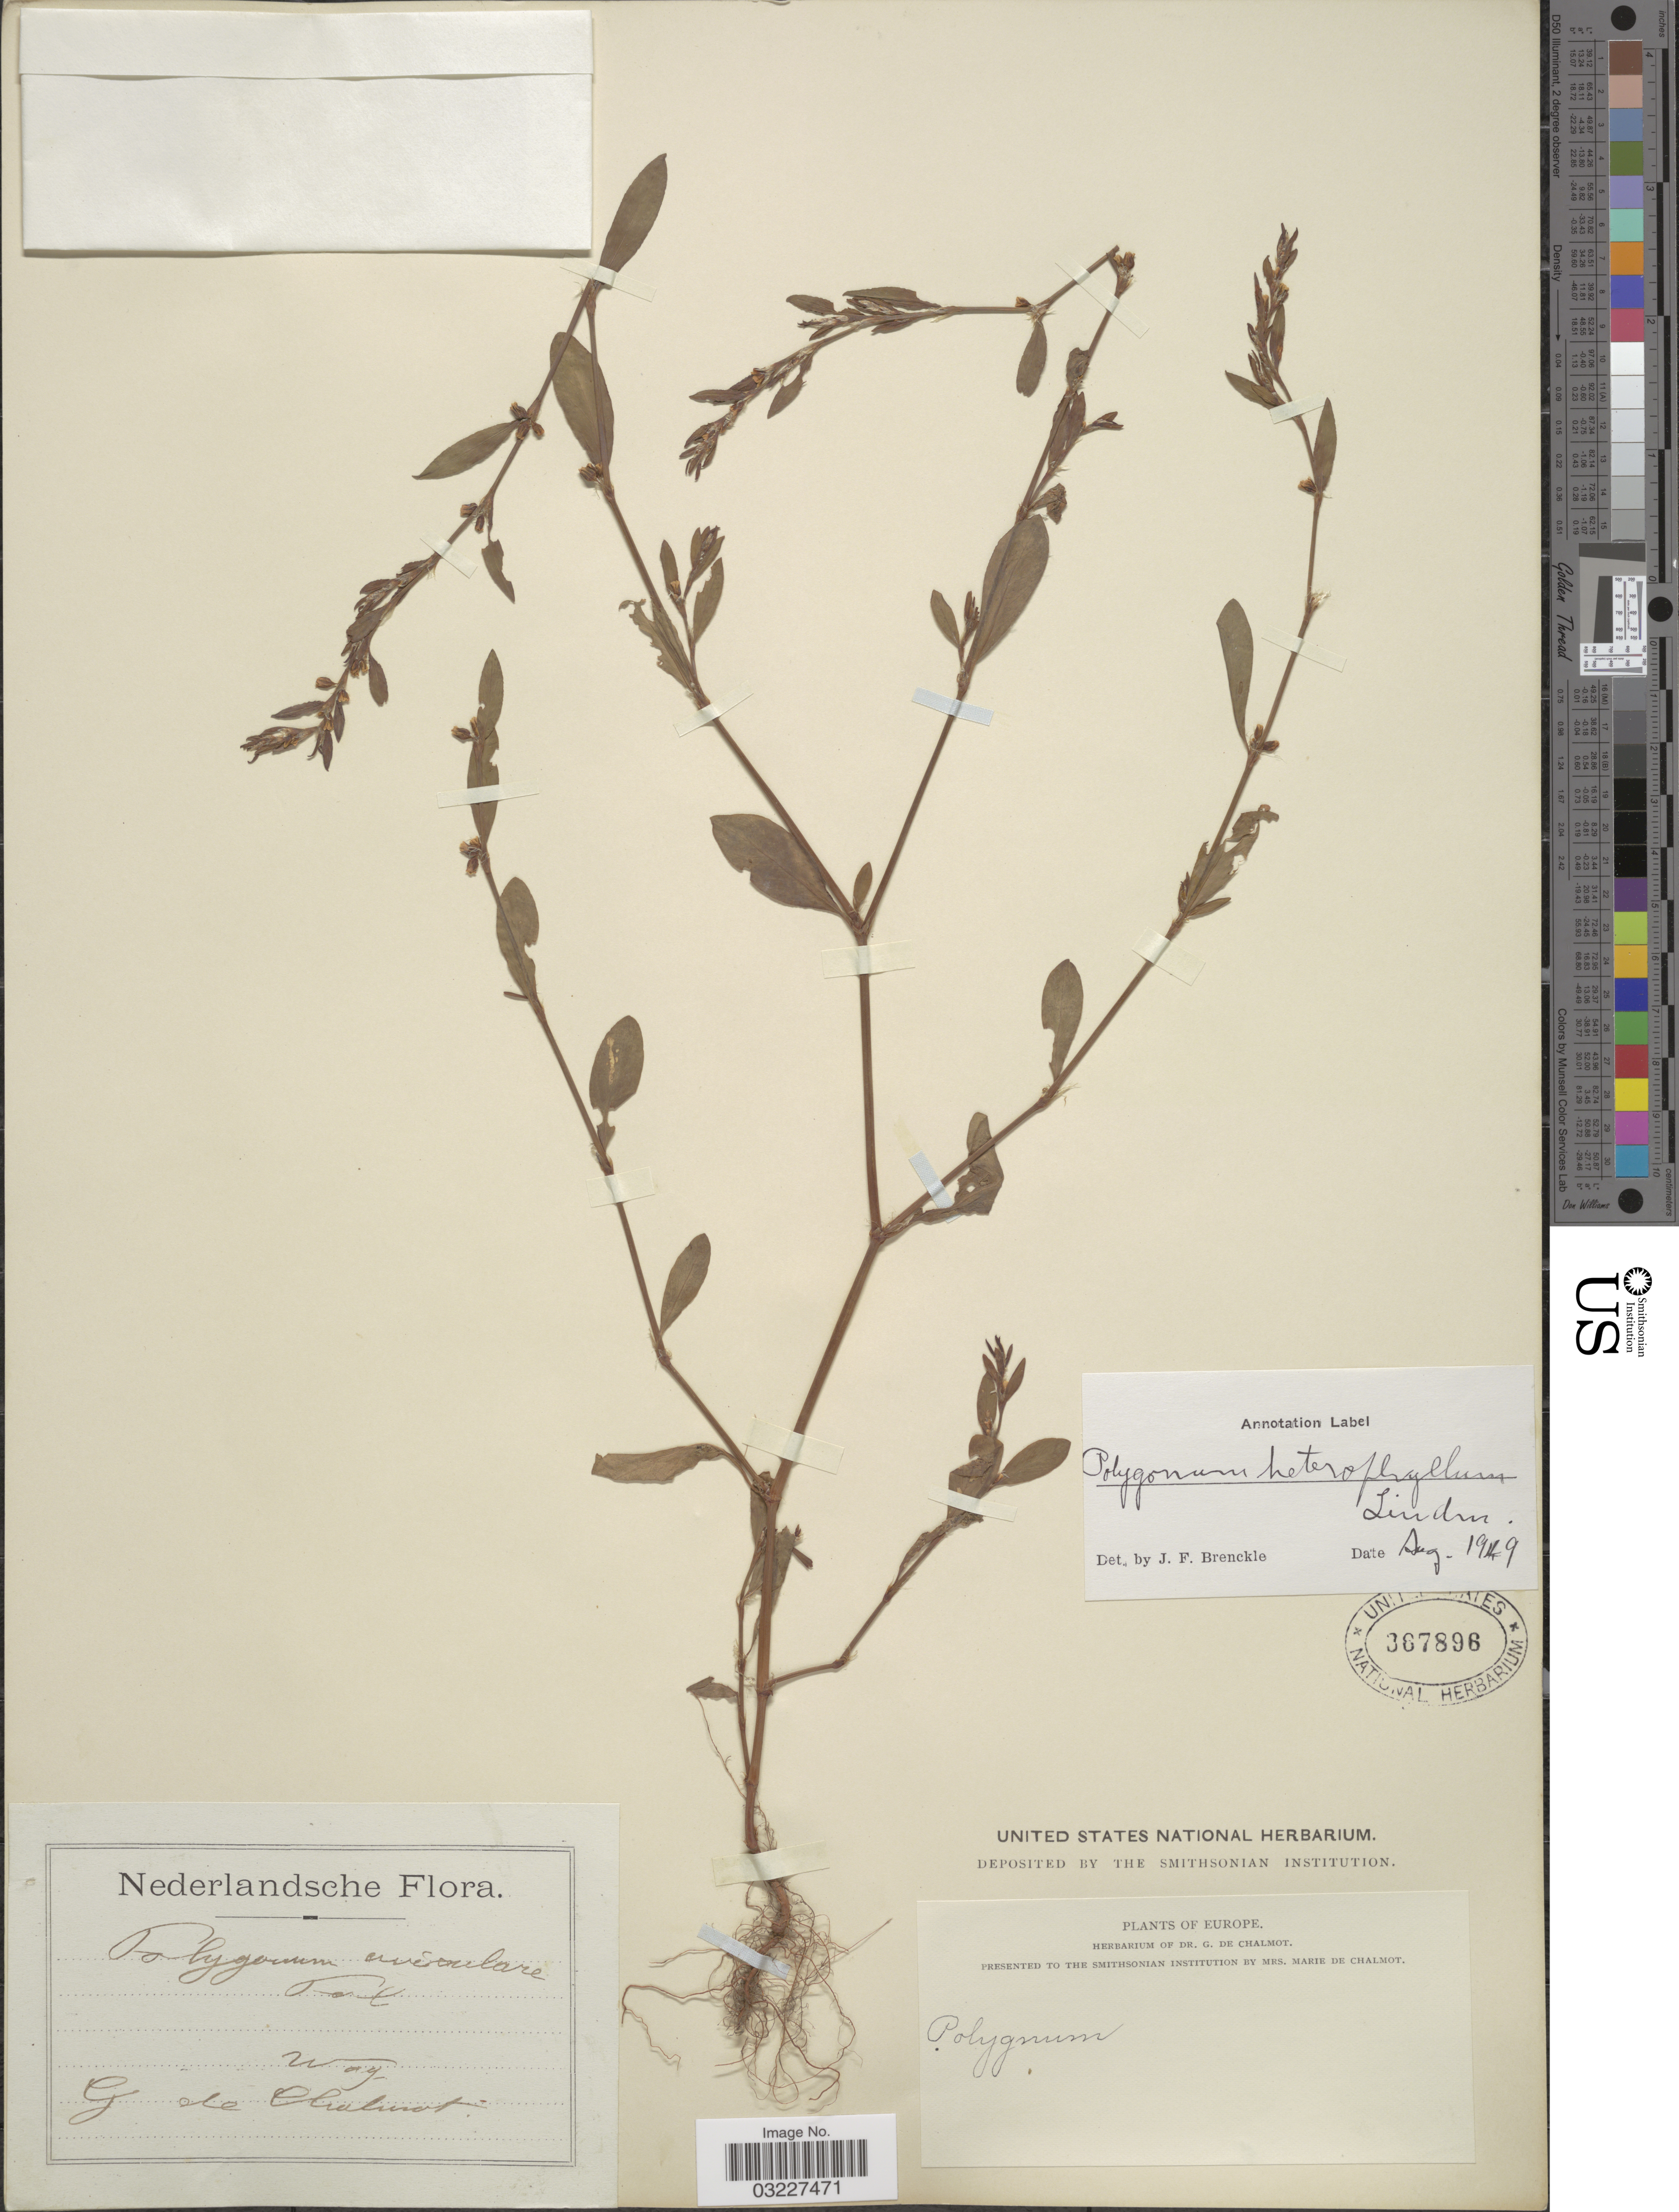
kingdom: Plantae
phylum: Tracheophyta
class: Magnoliopsida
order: Caryophyllales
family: Polygonaceae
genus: Polygonum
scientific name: Polygonum heterophyllum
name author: Lindm.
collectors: G. de Chalmot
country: Netherlands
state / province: Gelderland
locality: Wag.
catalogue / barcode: US 367896